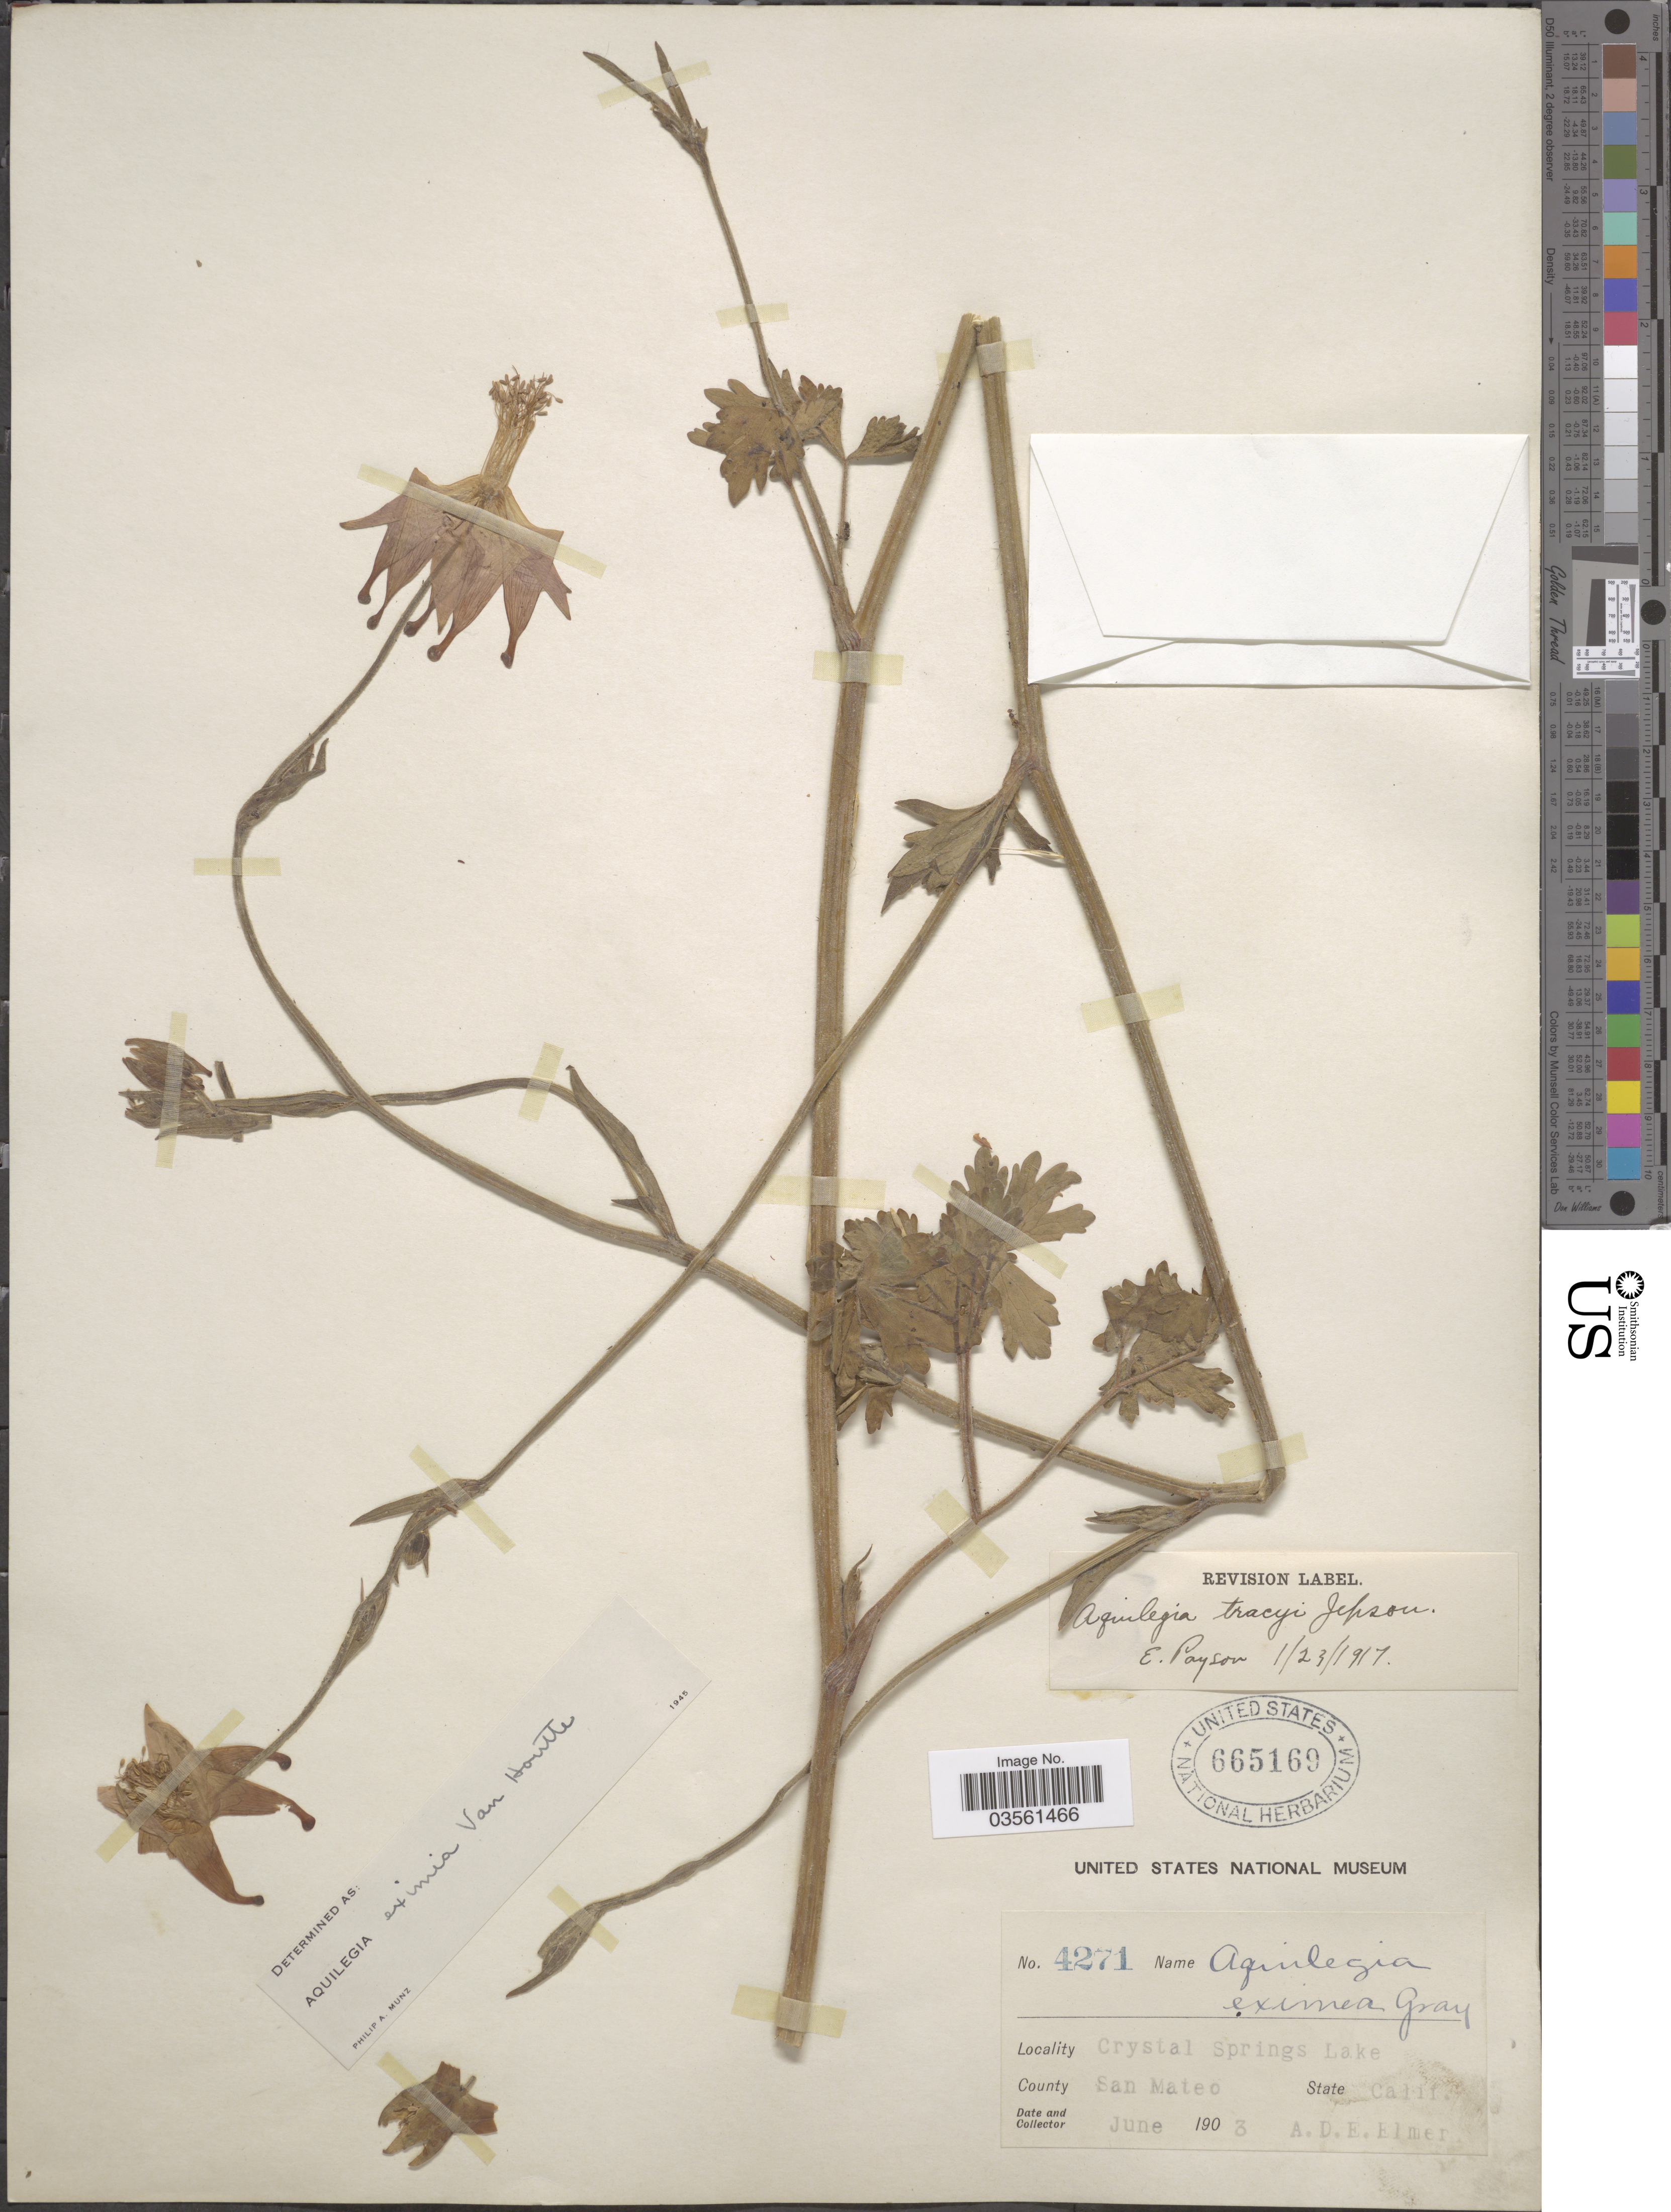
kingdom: Plantae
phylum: Tracheophyta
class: Magnoliopsida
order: Ranunculales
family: Ranunculaceae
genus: Aquilegia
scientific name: Aquilegia eximia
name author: Van Houtte & Planch.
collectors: A. D. E. Elmer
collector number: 4271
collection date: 1903-06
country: United States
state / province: California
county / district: San Mateo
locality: Crystal Springs Lake. County San Mateo.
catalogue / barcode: US 665169